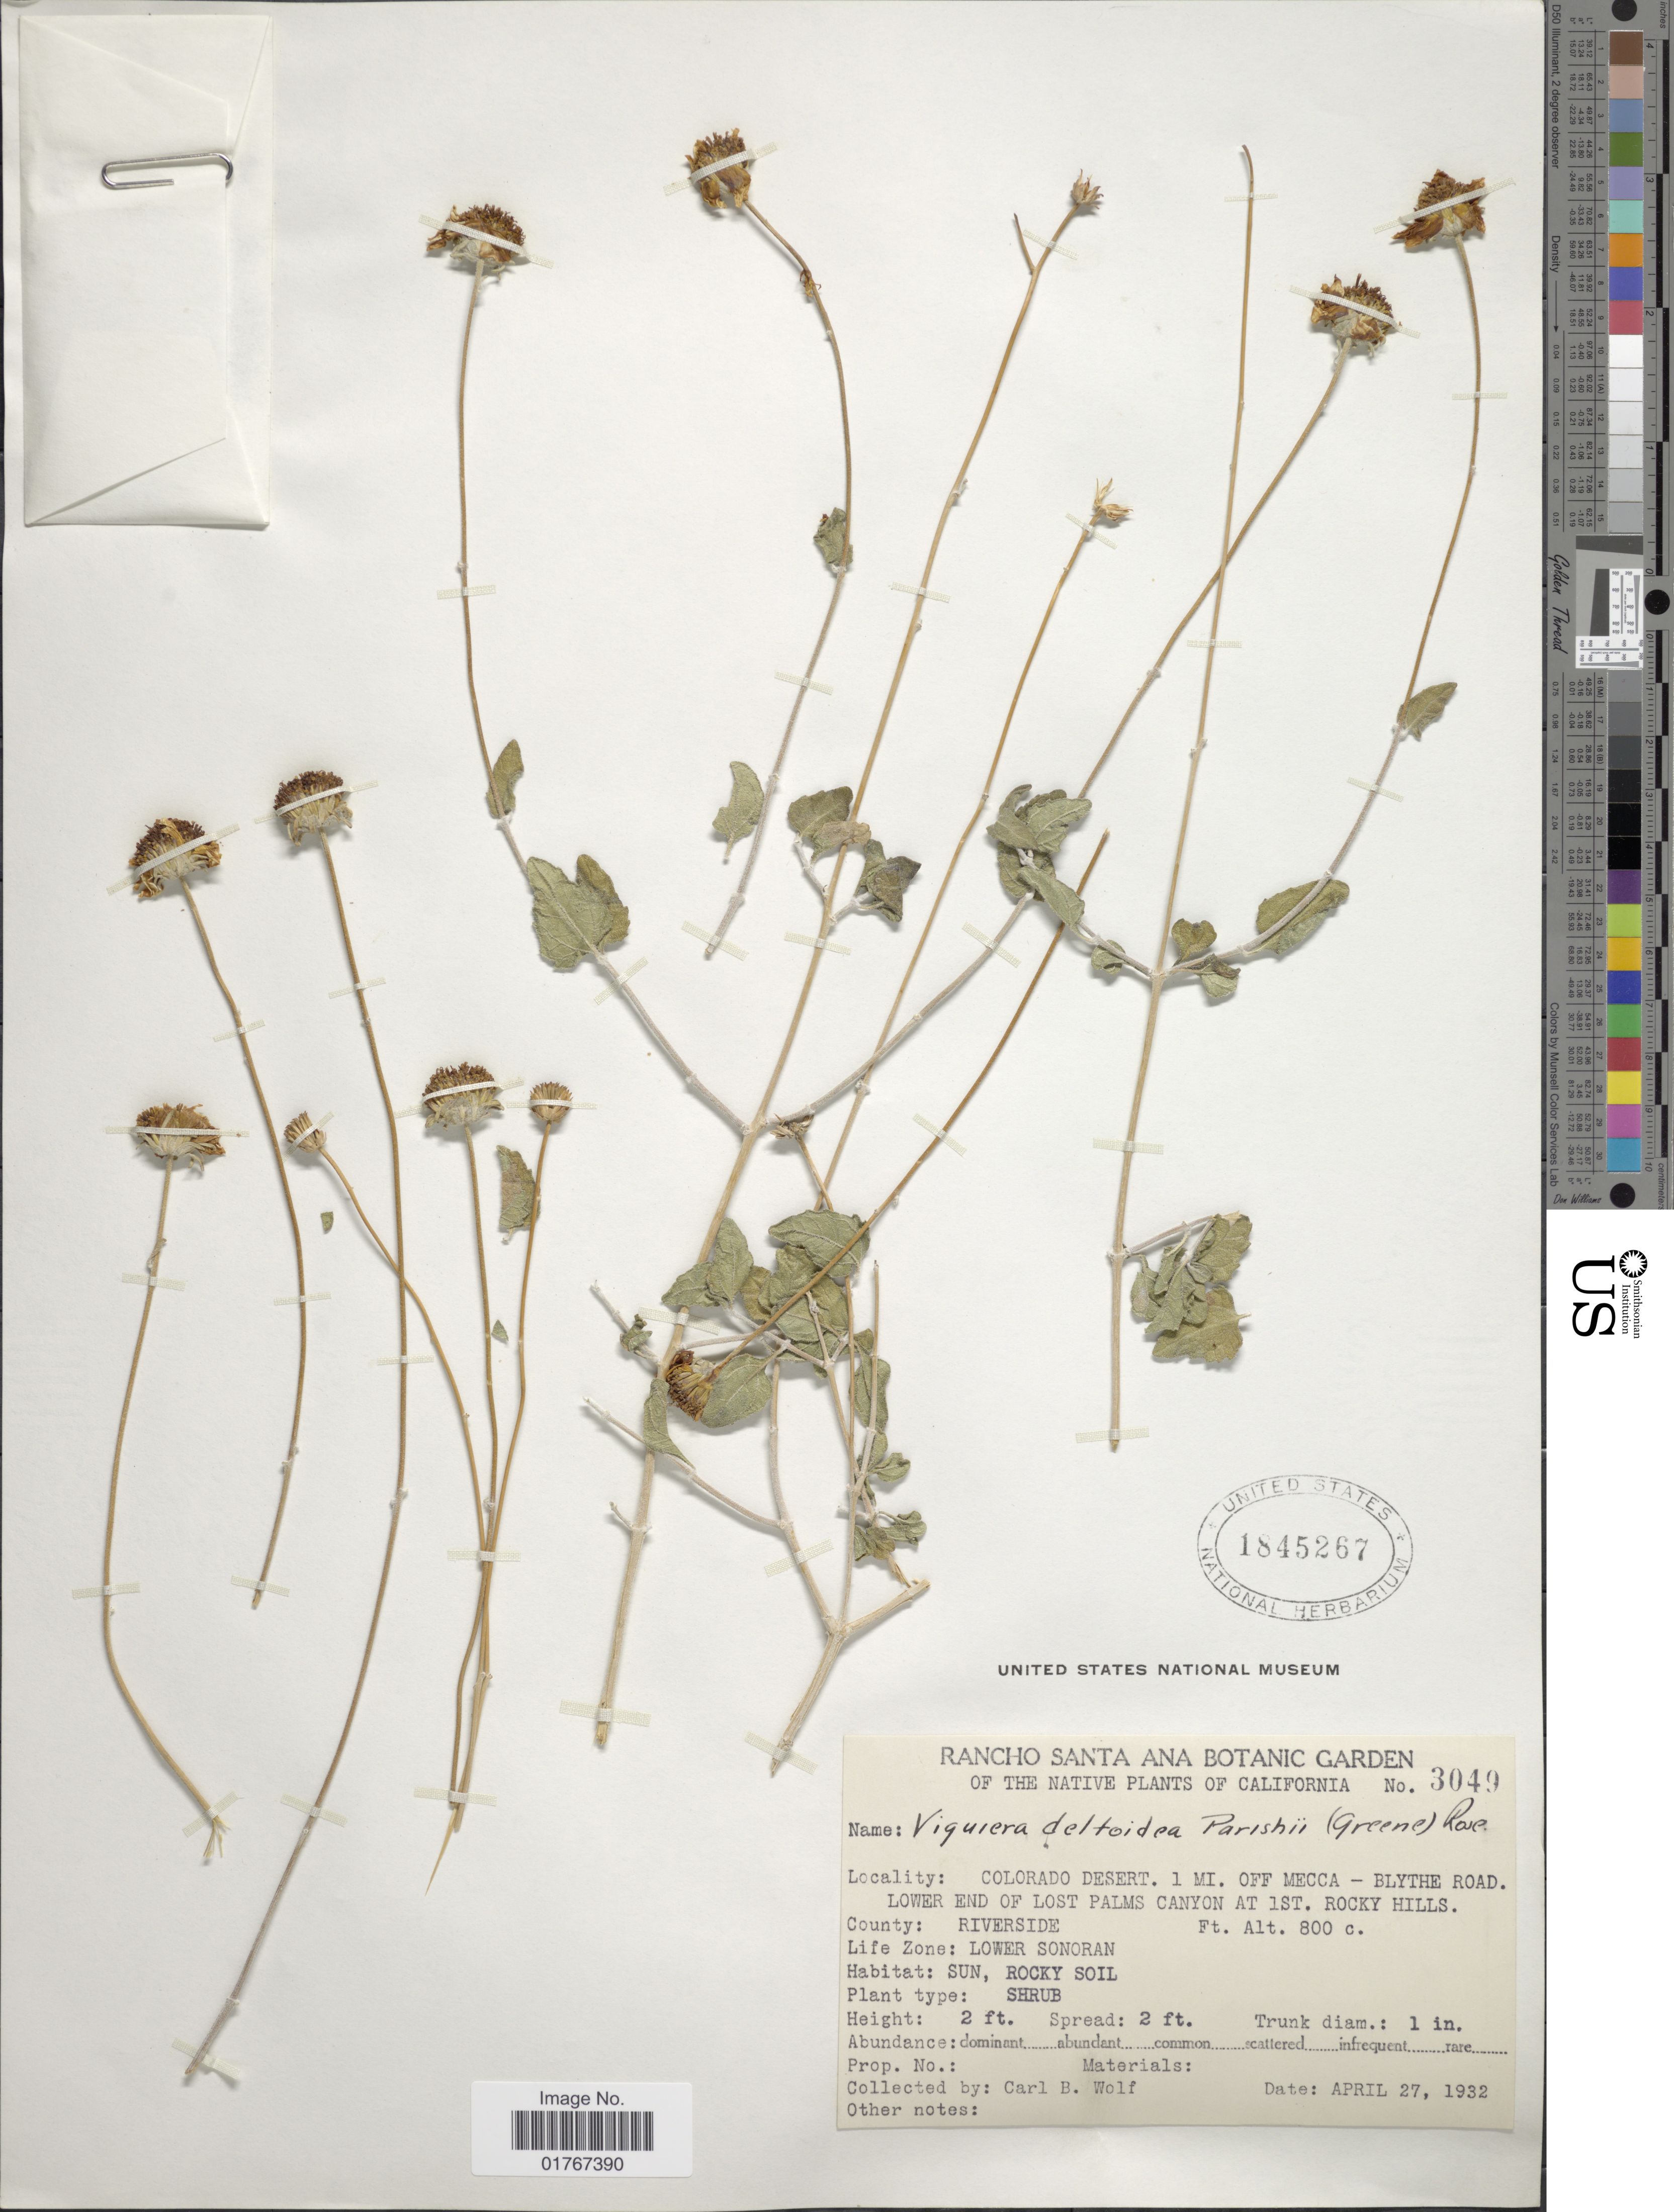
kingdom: Plantae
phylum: Tracheophyta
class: Magnoliopsida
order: Asterales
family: Asteraceae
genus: Viguiera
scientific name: Viguiera deltoidea var. parishii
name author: (Greene) Vasey & Rose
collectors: C. B. Wolf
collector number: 3049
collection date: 1932-04-27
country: United States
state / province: Colorado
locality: The Native Plants of California, Colorado Desert. 1 mi Off Mecca - Blythe Road. Lower end of Lost Palms Canyon at 1st Rocky Hills, County Riverside, Life Zone: Lower Sonoran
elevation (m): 244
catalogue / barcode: US 1845267